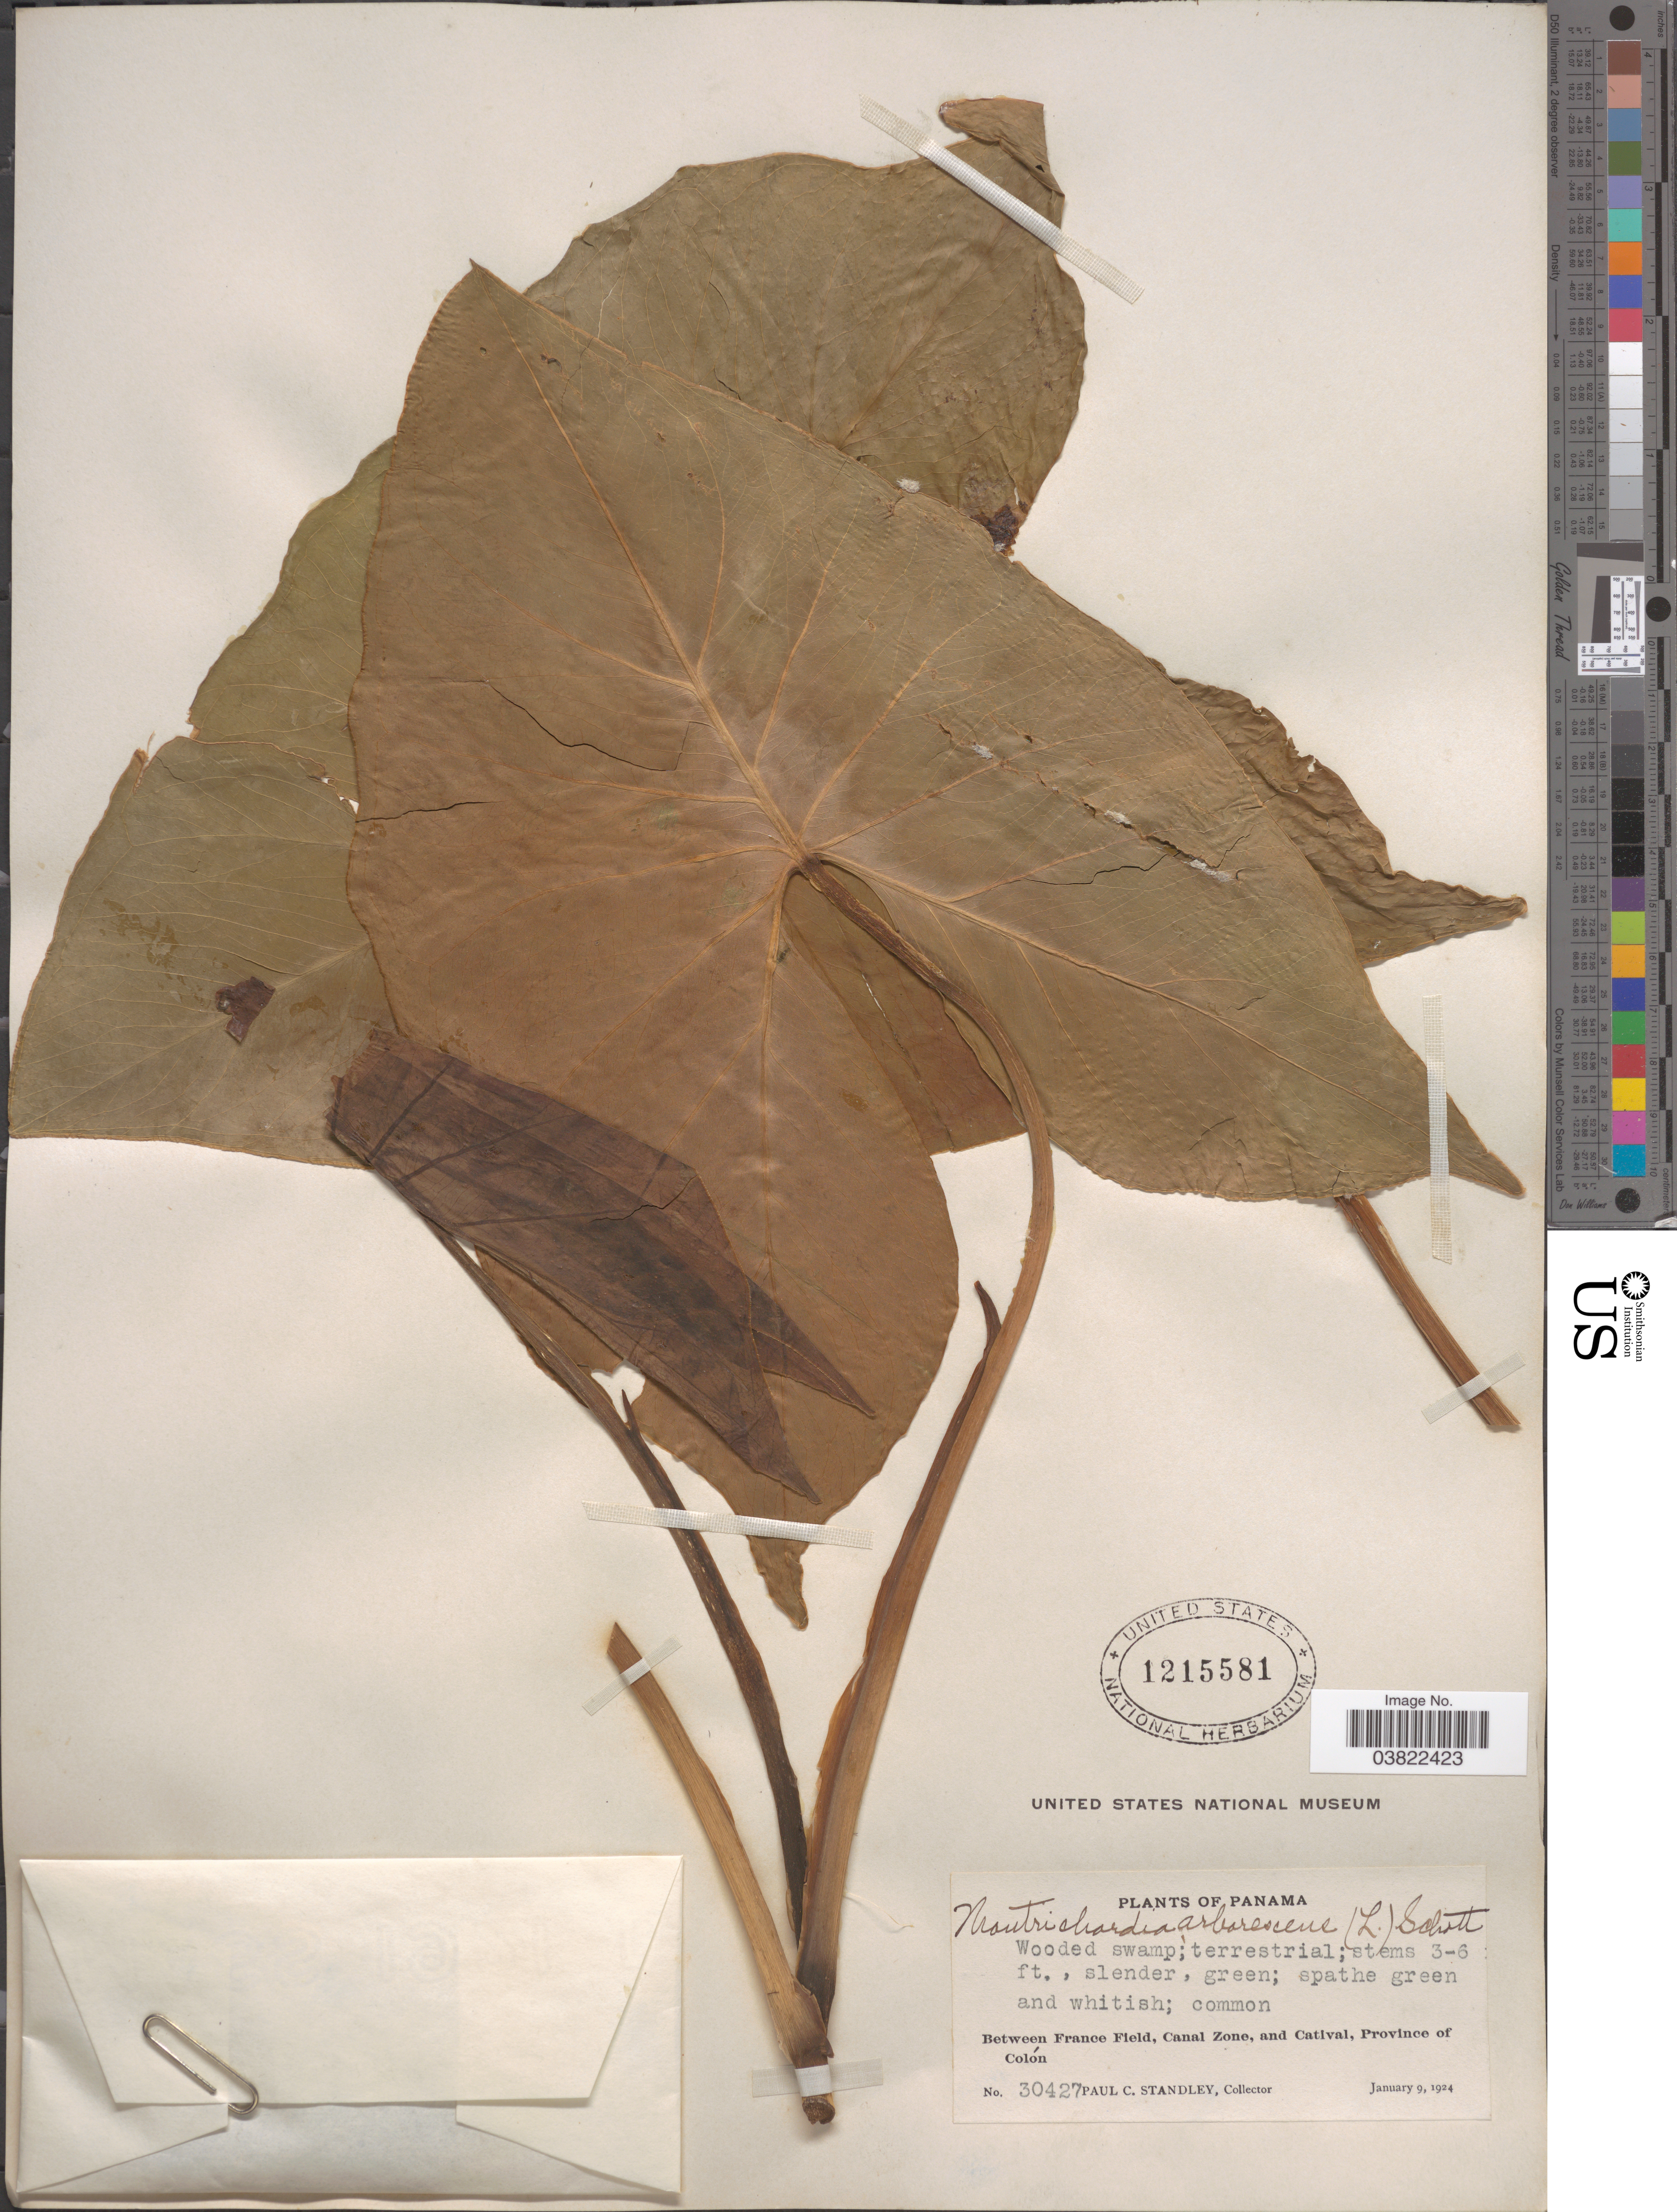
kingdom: Plantae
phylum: Tracheophyta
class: Liliopsida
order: Alismatales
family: Araceae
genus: Montrichardia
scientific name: Montrichardia arborea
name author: (Kunth) Schott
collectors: P. C. Standley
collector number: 30427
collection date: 1924-01-09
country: Panama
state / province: Colón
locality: Between France Field, Canal Zone, and Catival.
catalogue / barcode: US 1215581